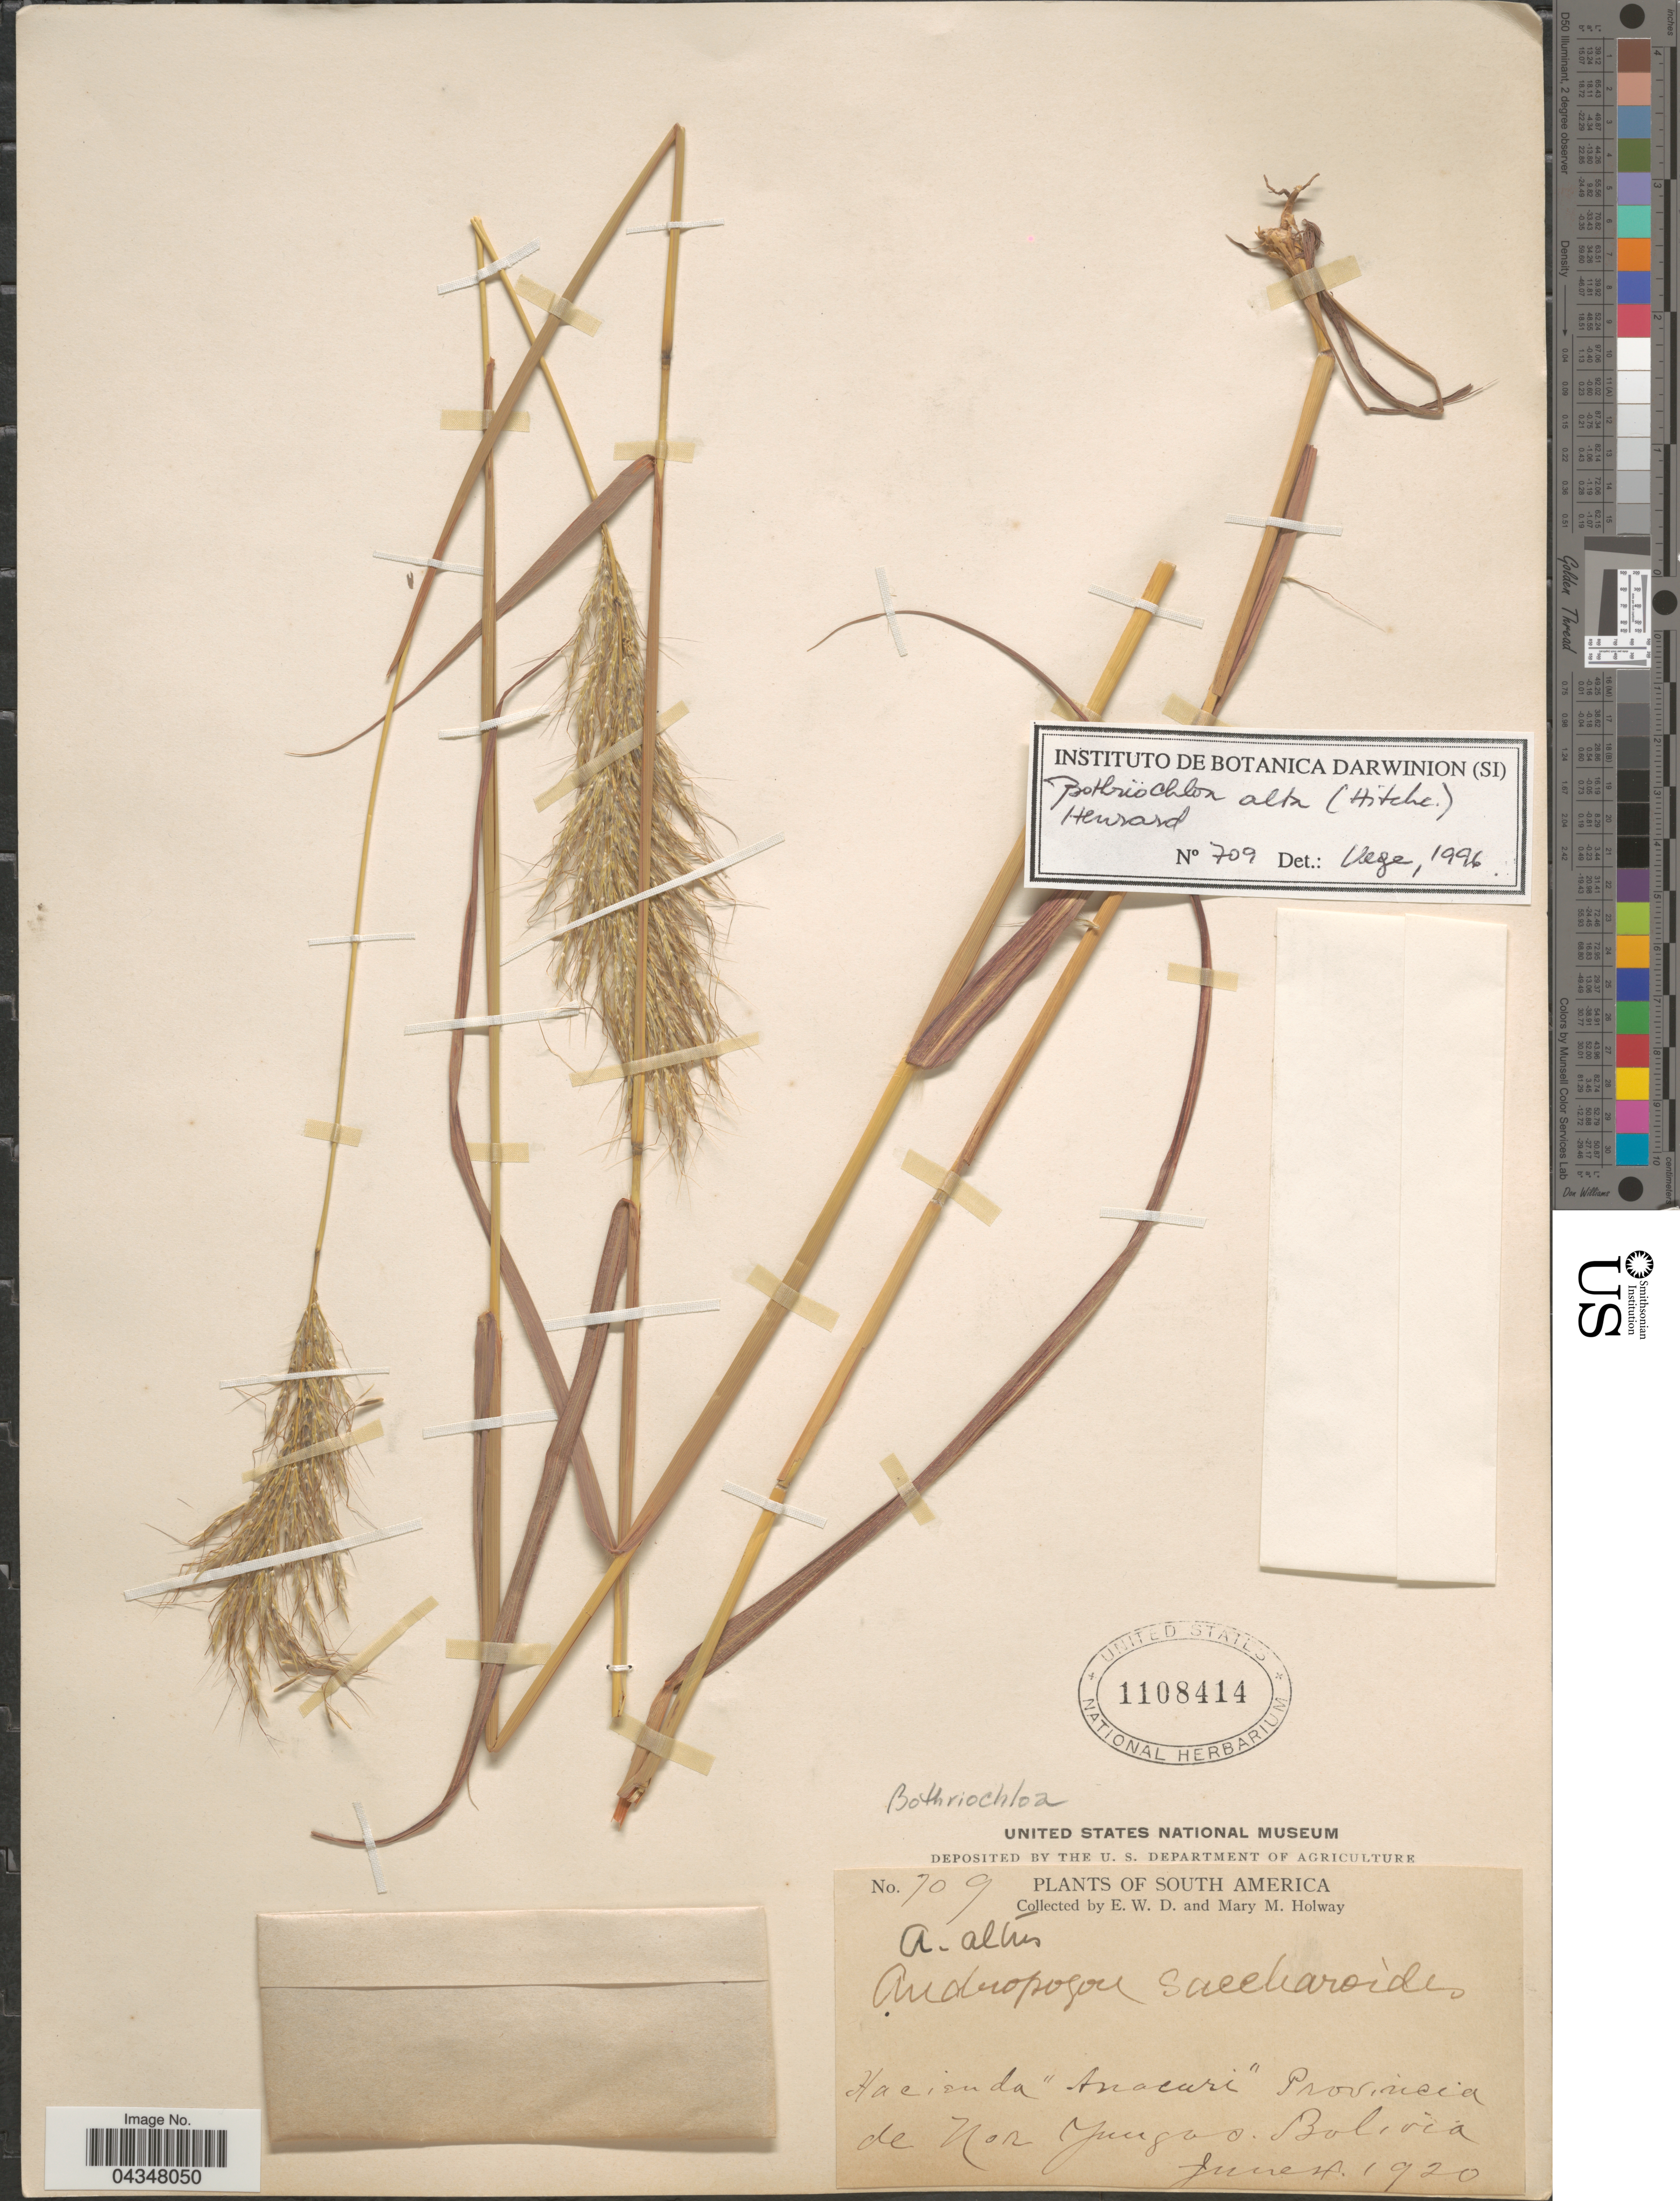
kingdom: Plantae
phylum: Tracheophyta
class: Liliopsida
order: Poales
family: Poaceae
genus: Bothriochloa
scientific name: Bothriochloa alta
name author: (Hitchc.) Henr.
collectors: E. W. D. Holway & M. M. Holway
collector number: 709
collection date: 1920-06-04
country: Bolivia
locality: Hacienda "Anacuri" Provincia de Nor Yungas.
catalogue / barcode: US 1108414